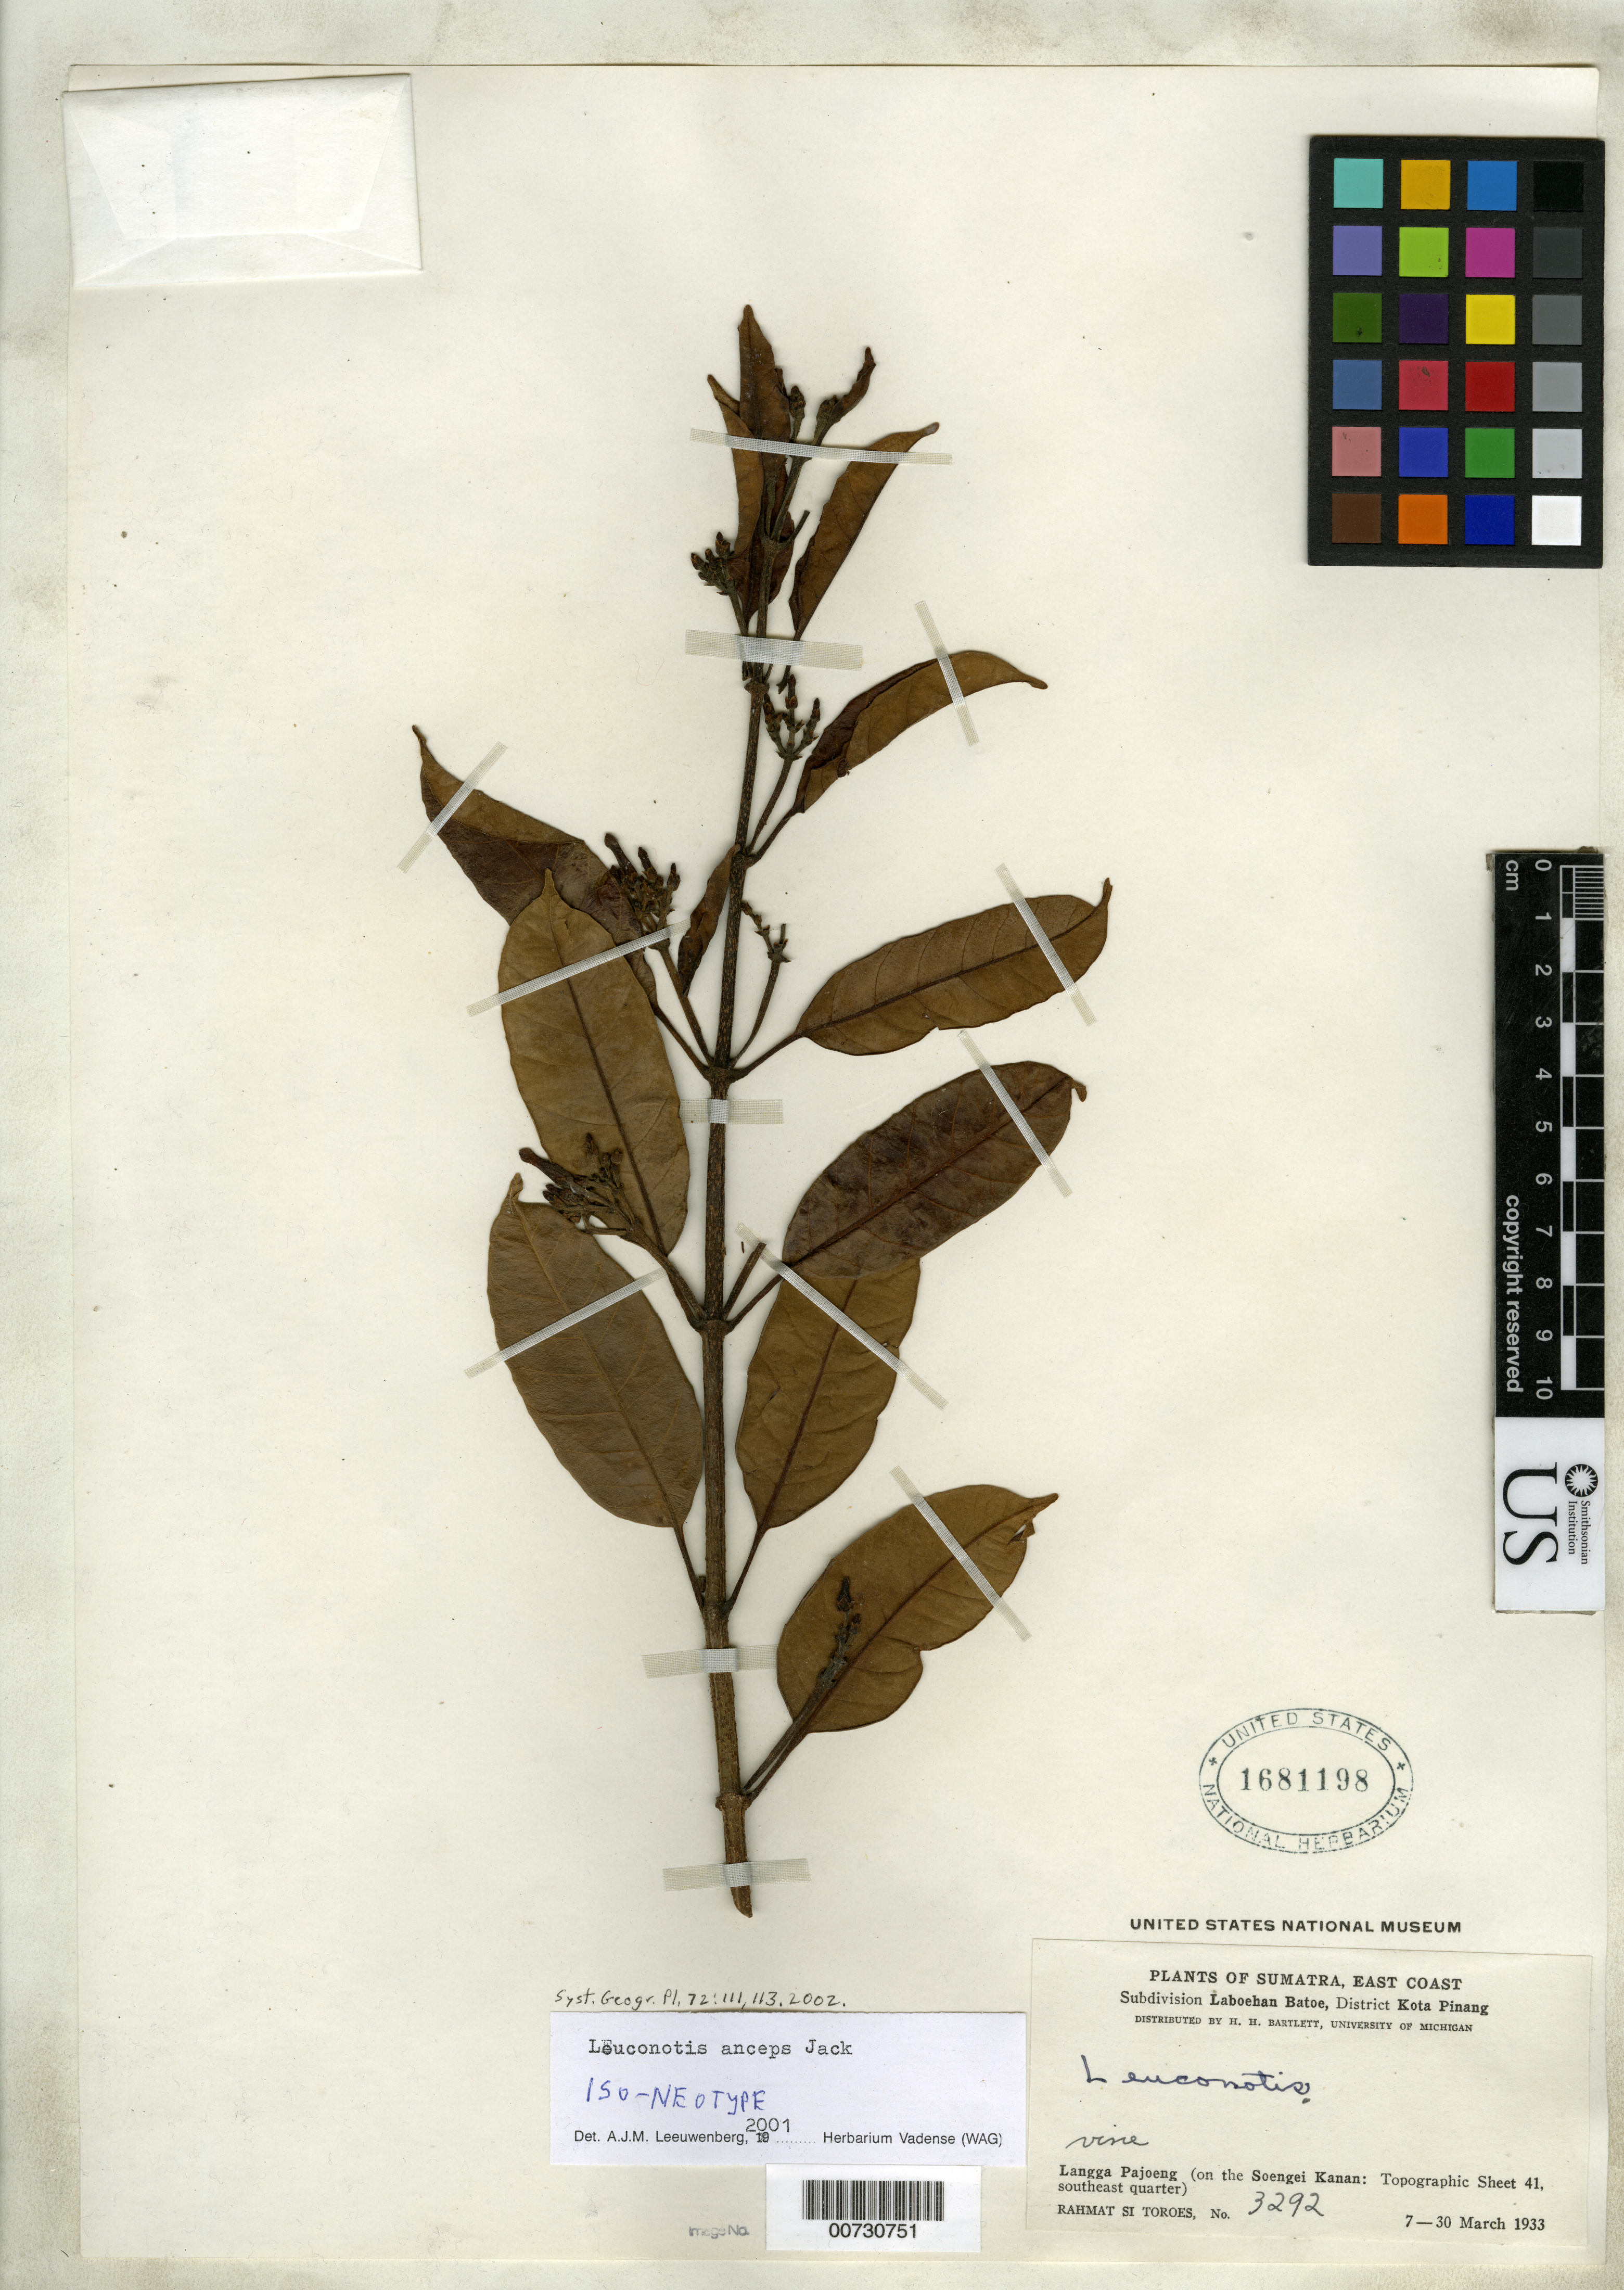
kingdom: Plantae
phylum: Tracheophyta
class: Magnoliopsida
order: Gentianales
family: Apocynaceae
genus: Leuconotis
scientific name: Leuconotis anceps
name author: Jack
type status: Isoneotype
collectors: Rahmat Si Boeea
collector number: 3292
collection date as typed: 07 Mar 1933 to 30 Mar 1933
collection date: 1933-03-07/1933-03-30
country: Indonesia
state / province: Kota Pinang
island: Sumatra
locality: Langga Pajoeng (on the Soengei Kanan)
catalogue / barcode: US 1681198